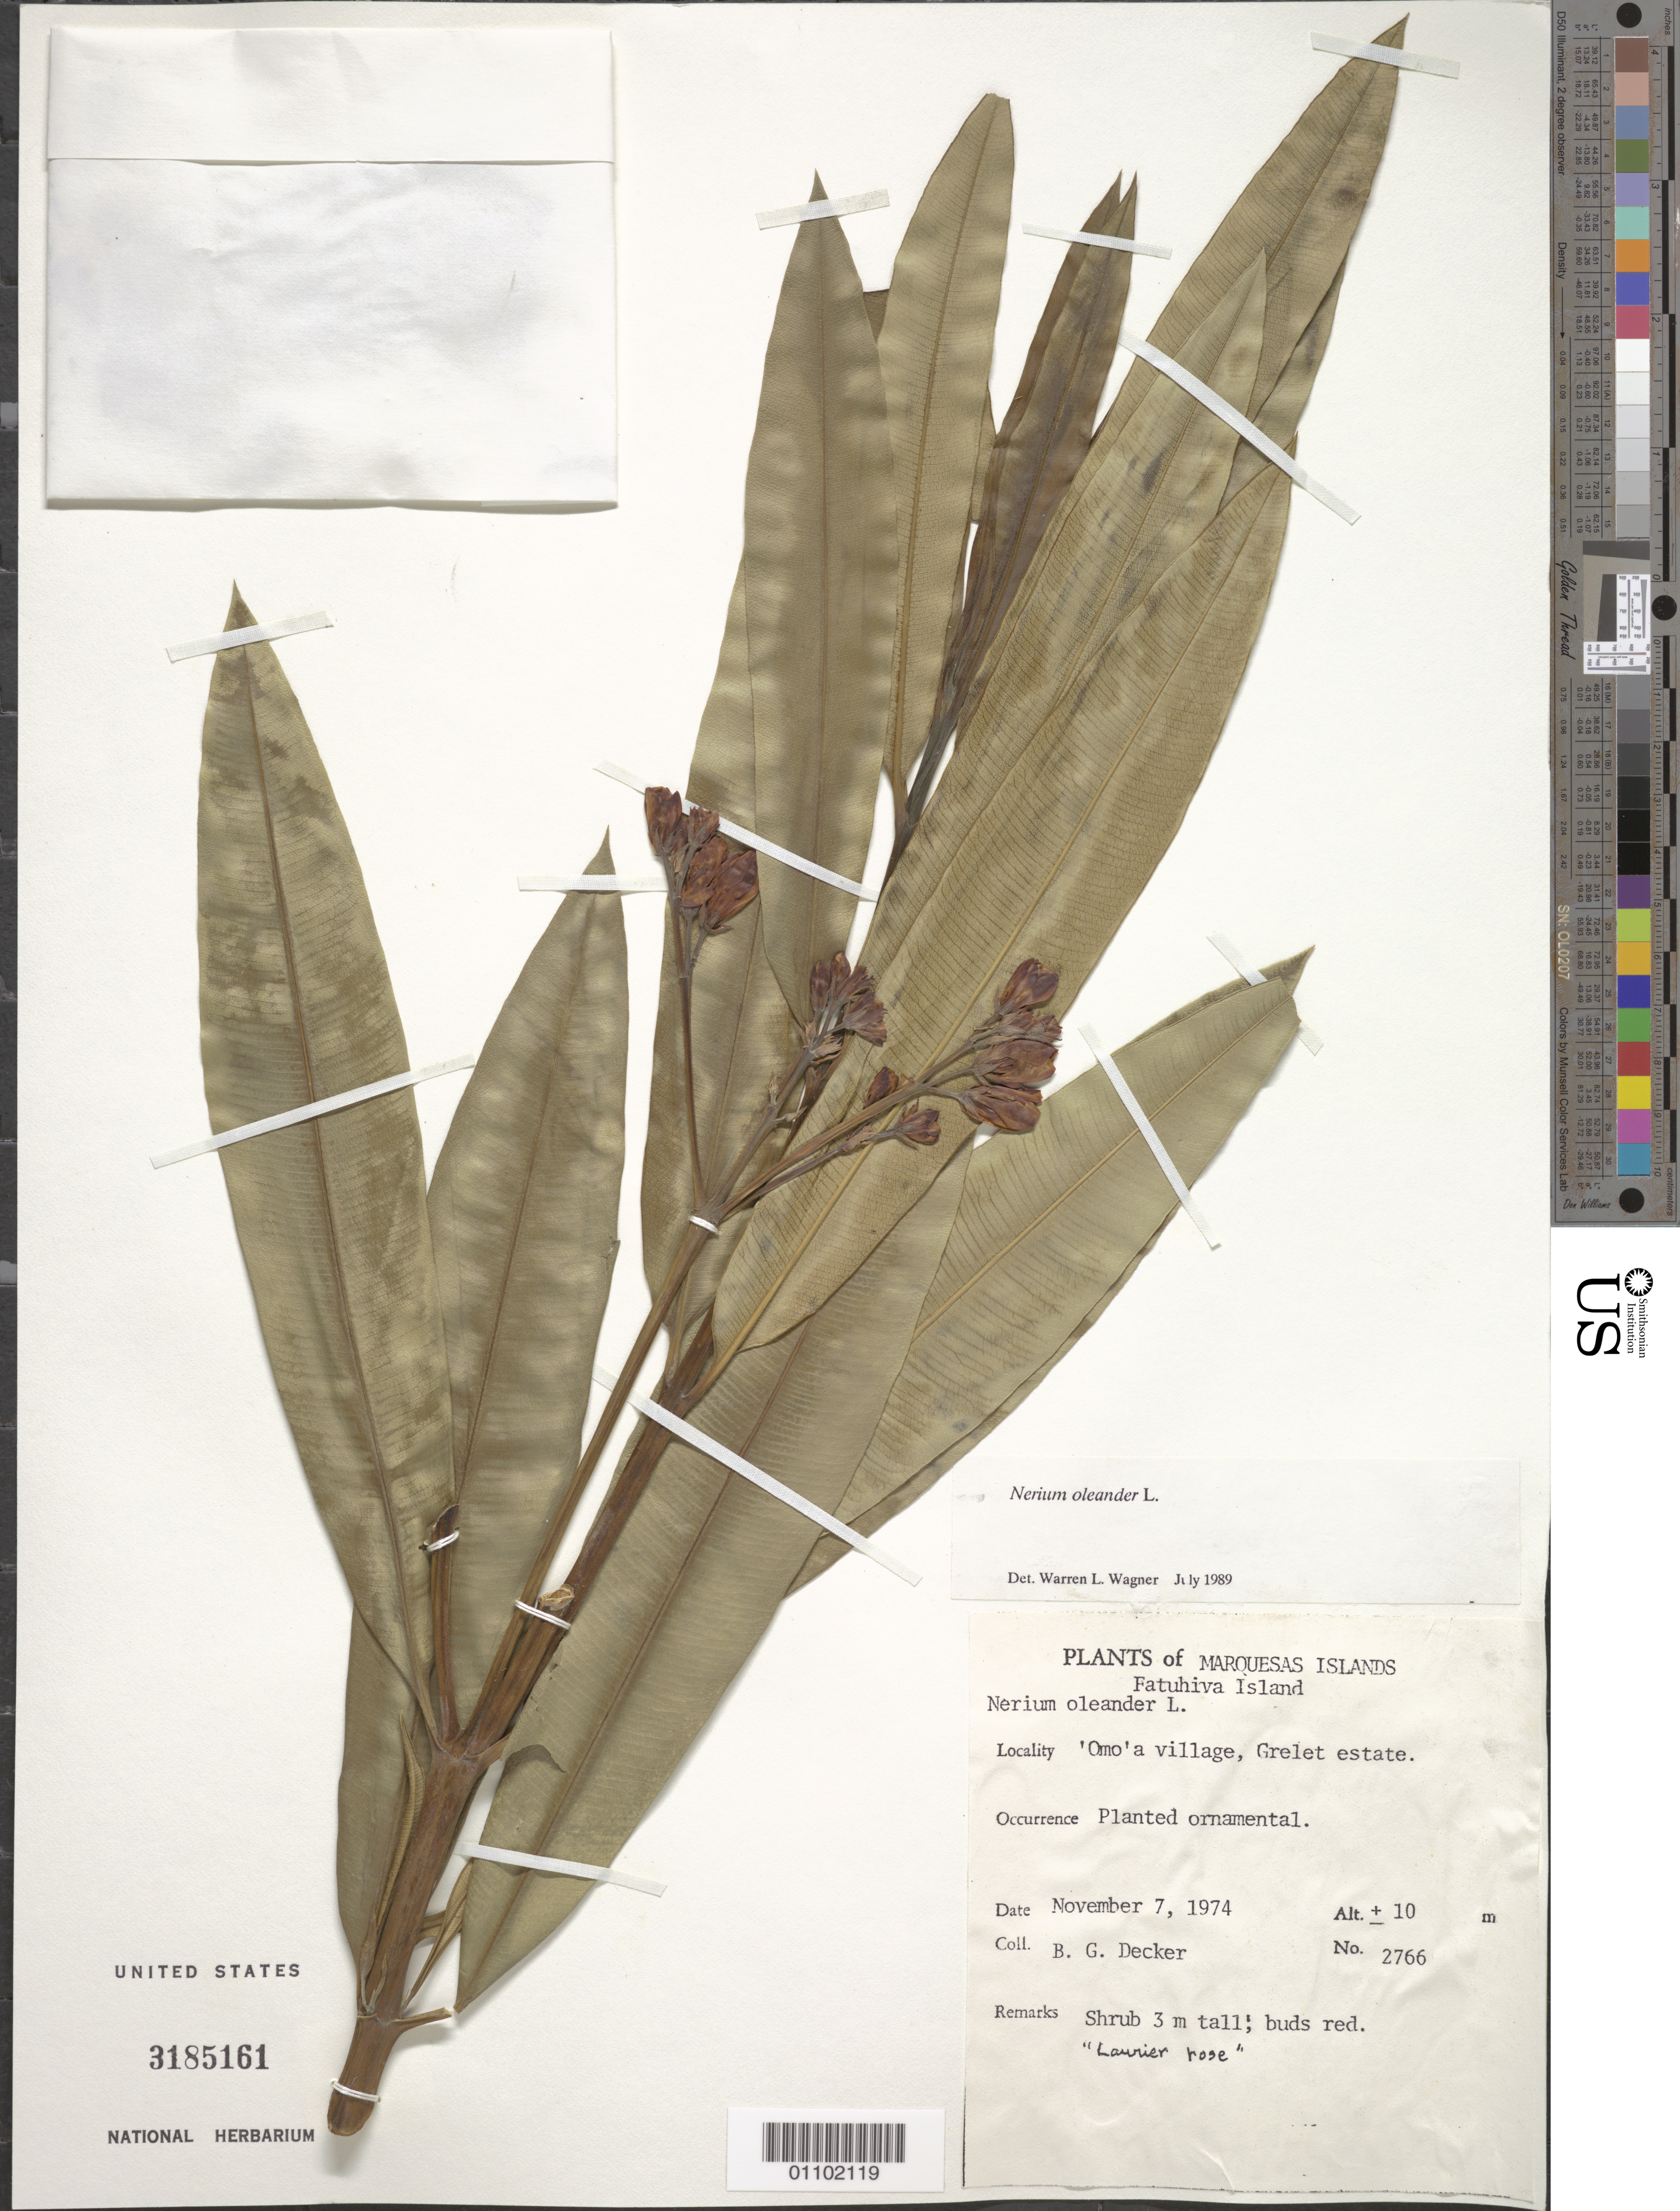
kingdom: Plantae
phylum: Tracheophyta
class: Magnoliopsida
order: Gentianales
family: Apocynaceae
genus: Nerium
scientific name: Nerium oleander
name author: L.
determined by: Wagner, W. L., (BOT), Smithsonian Institution - National Museum of Natural History (UNITED STATES)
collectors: B. G. Decker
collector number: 2766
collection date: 1974-11-07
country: French Polynesia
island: Fatu Hiva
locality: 'Omo'a village, Grelet estate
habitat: Planted ornamental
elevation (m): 10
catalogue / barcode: US 3185161